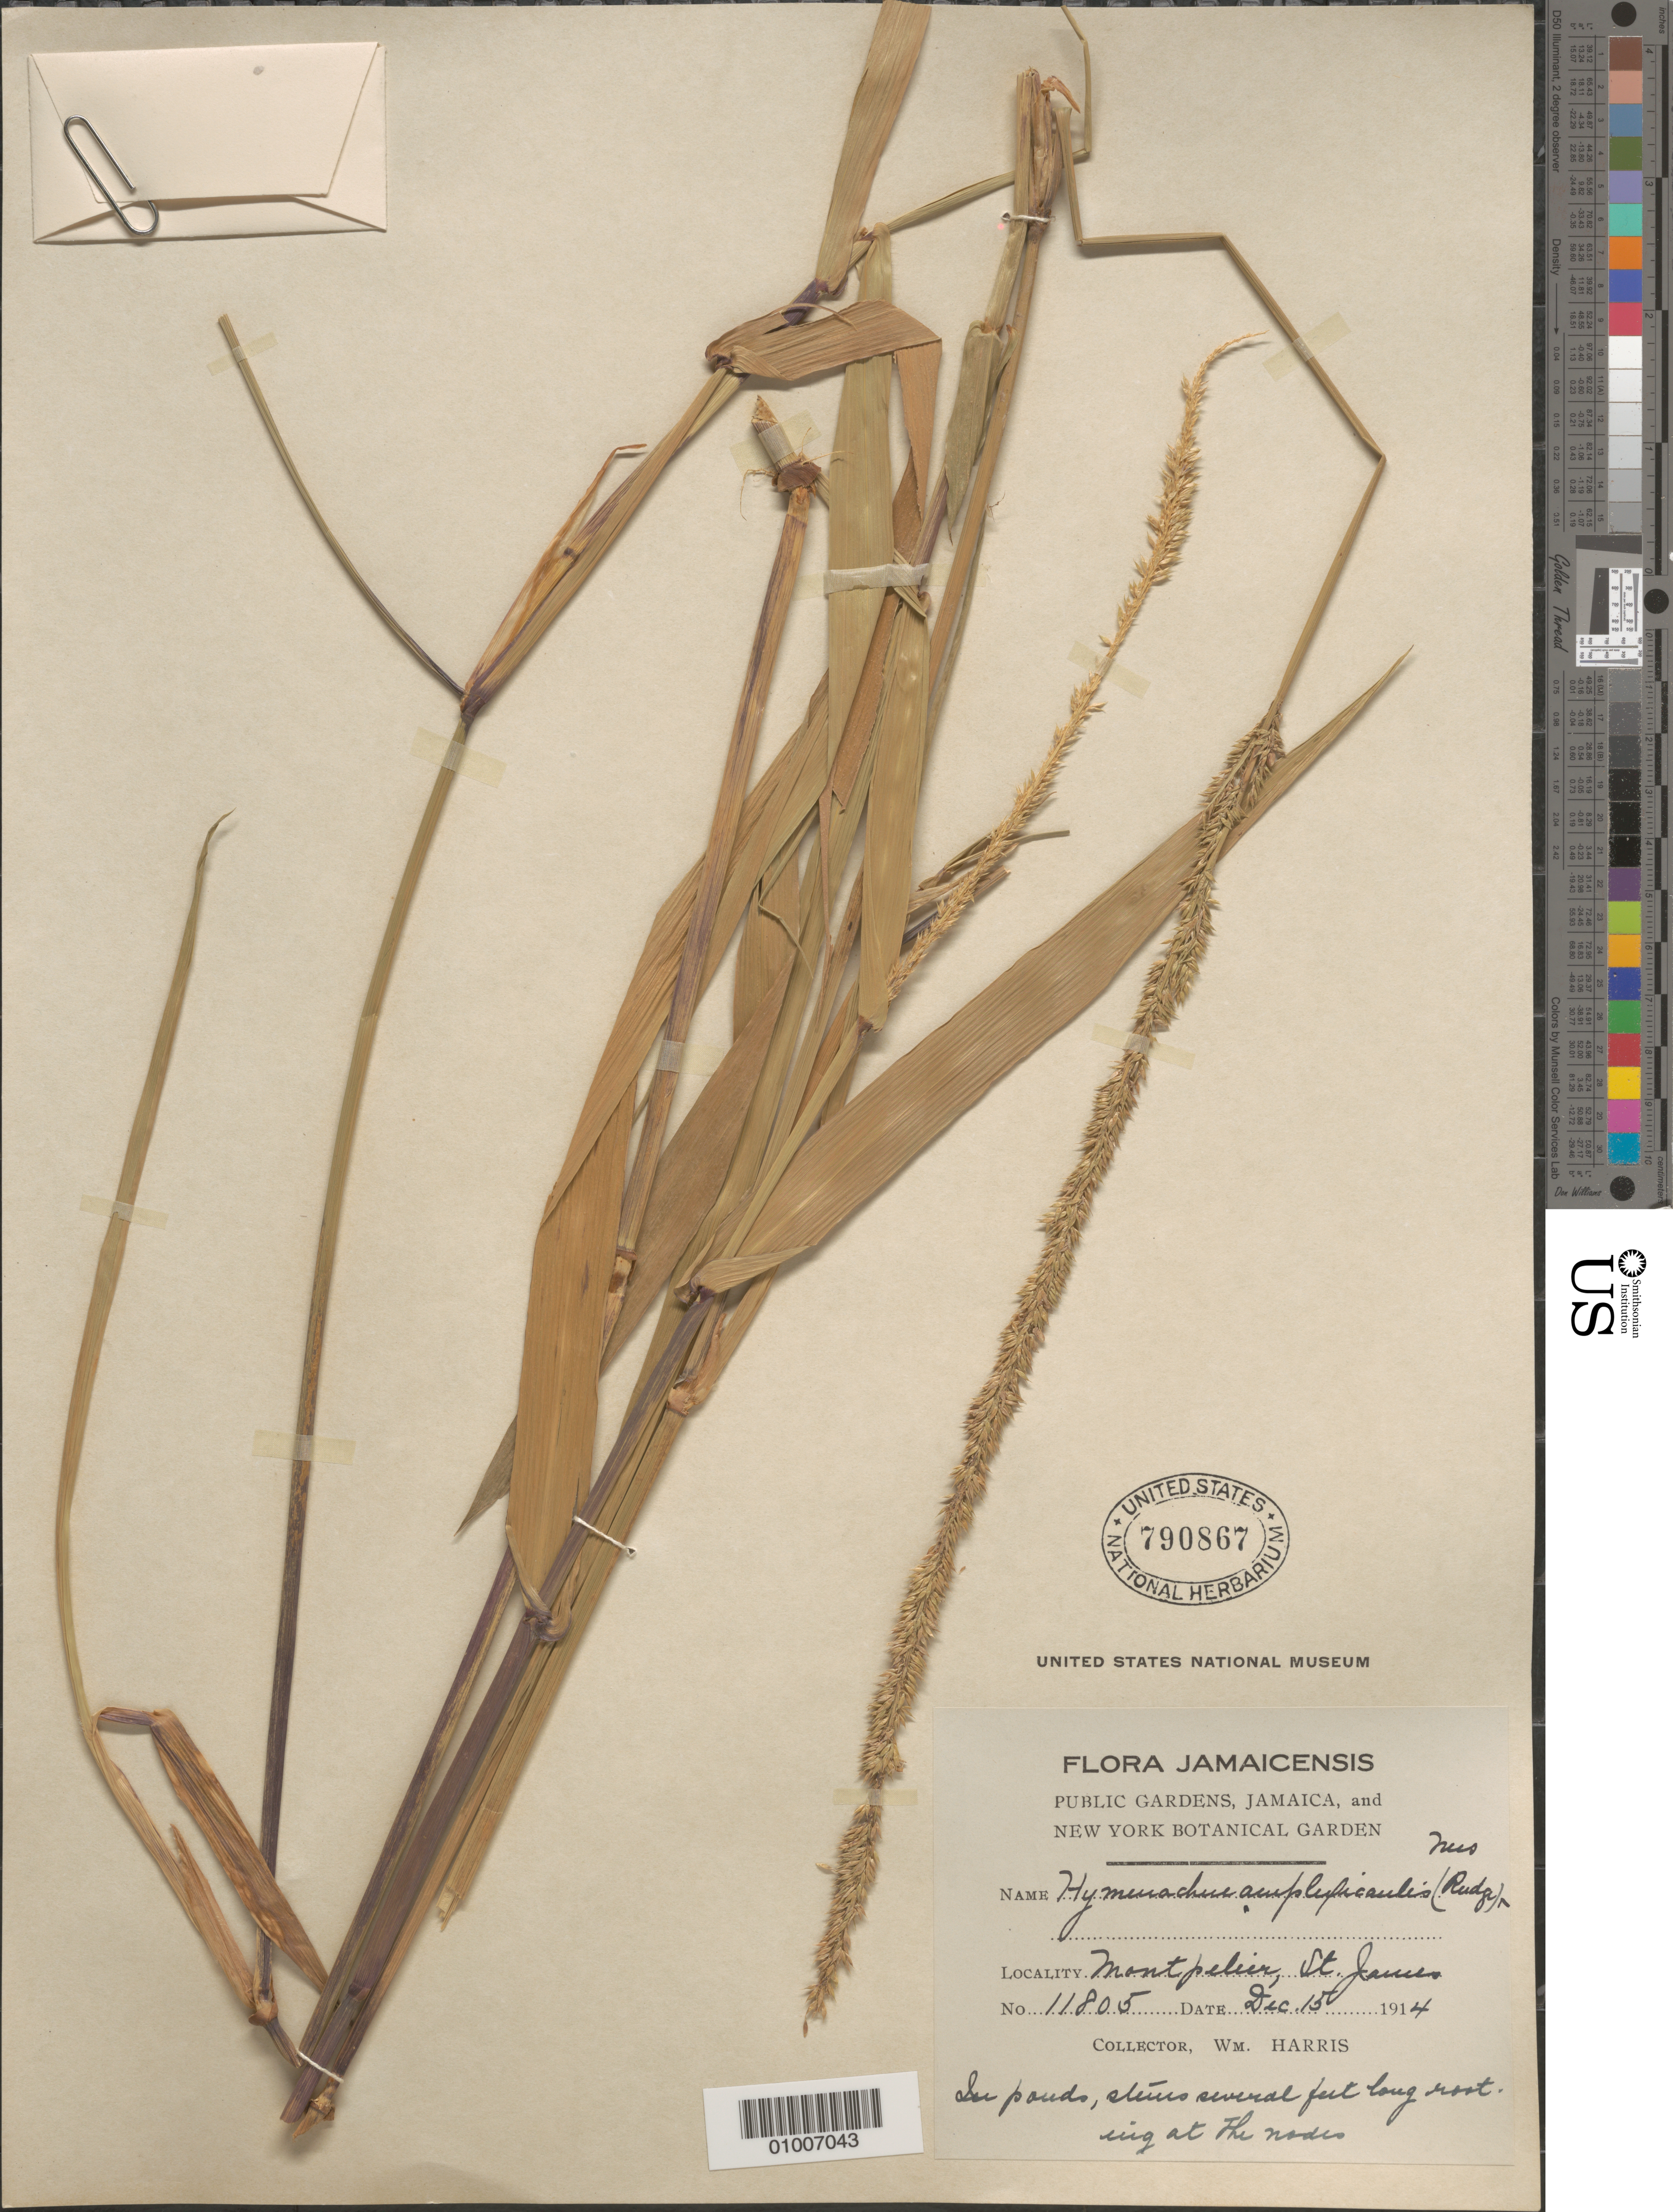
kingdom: Plantae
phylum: Tracheophyta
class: Liliopsida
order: Poales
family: Poaceae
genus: Hymenachne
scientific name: Hymenachne amplexicaulis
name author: (Rudge) Nees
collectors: W. Harris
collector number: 11805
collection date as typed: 15 Dec 1914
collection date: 1914-12-15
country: Jamaica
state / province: Saint James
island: Jamaica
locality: Mont Pelier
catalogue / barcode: US 790867